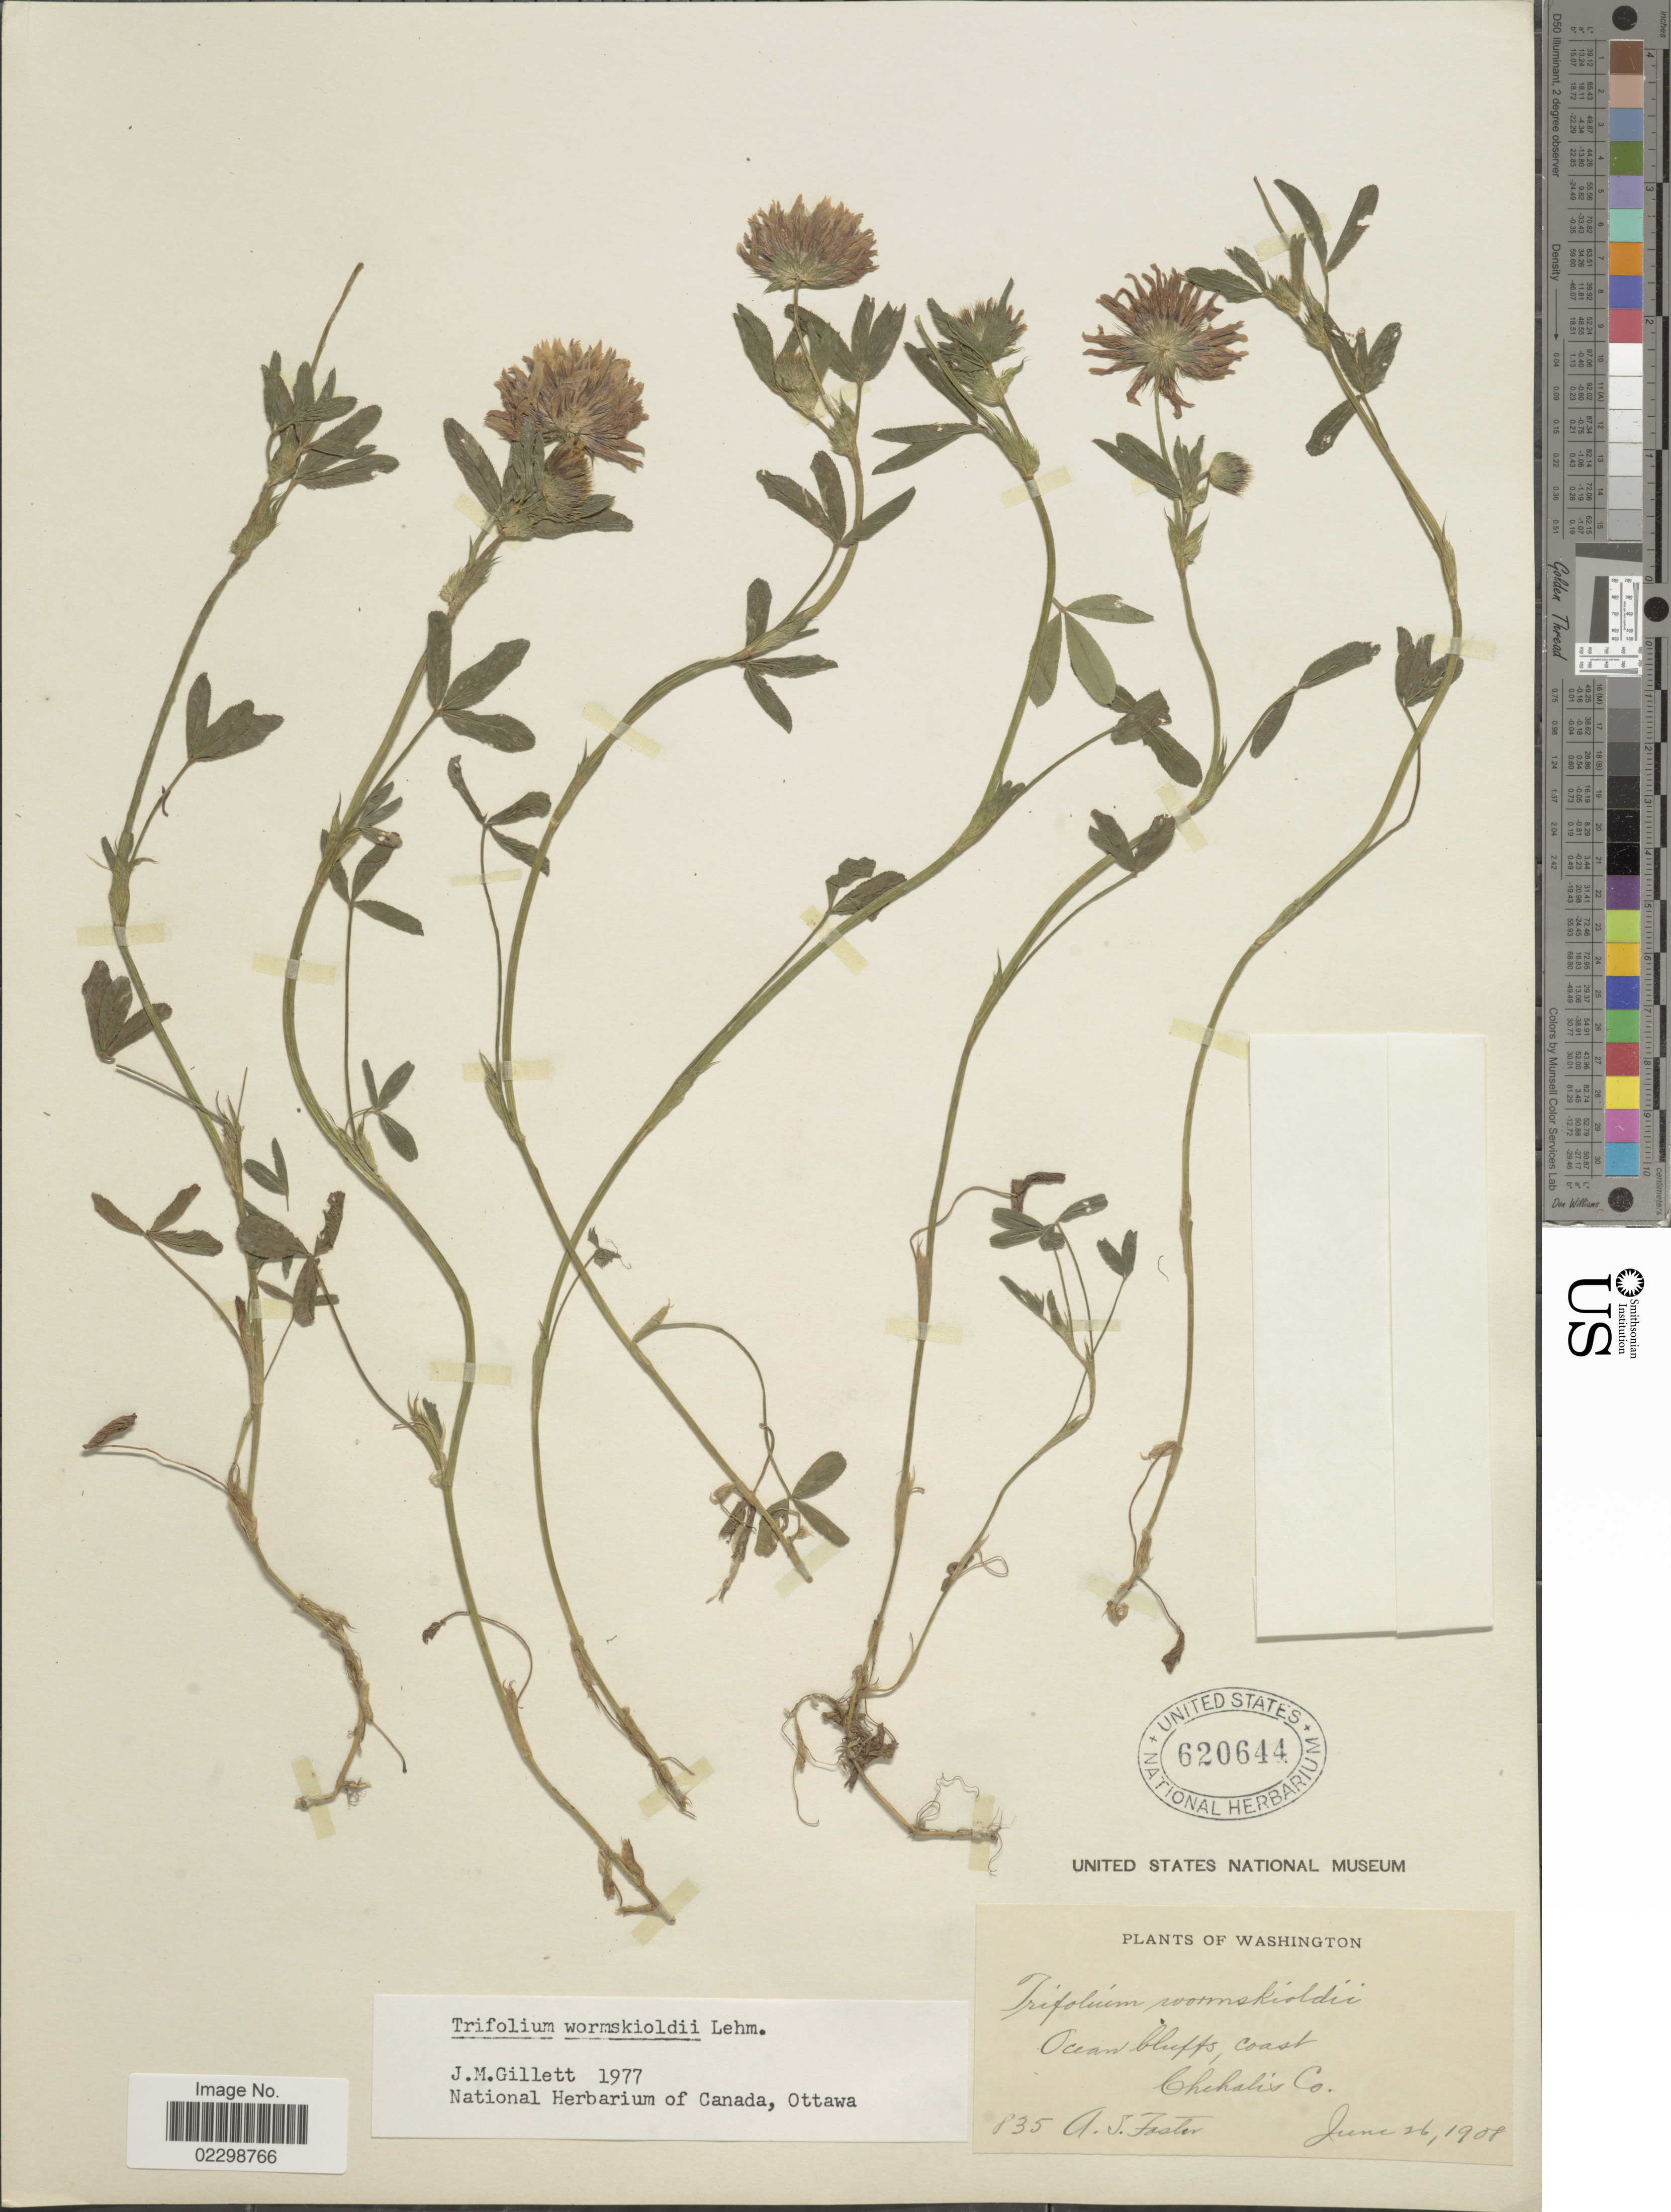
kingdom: Plantae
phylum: Tracheophyta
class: Magnoliopsida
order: Fabales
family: Fabaceae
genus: Trifolium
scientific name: Trifolium wormskioldii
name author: Lehm.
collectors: A. S. Foster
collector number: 835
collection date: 1908-06-26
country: United States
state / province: Washington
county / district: Grays Harbor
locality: Ocean bluffs, coast, Chehalis Co.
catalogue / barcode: US 620644